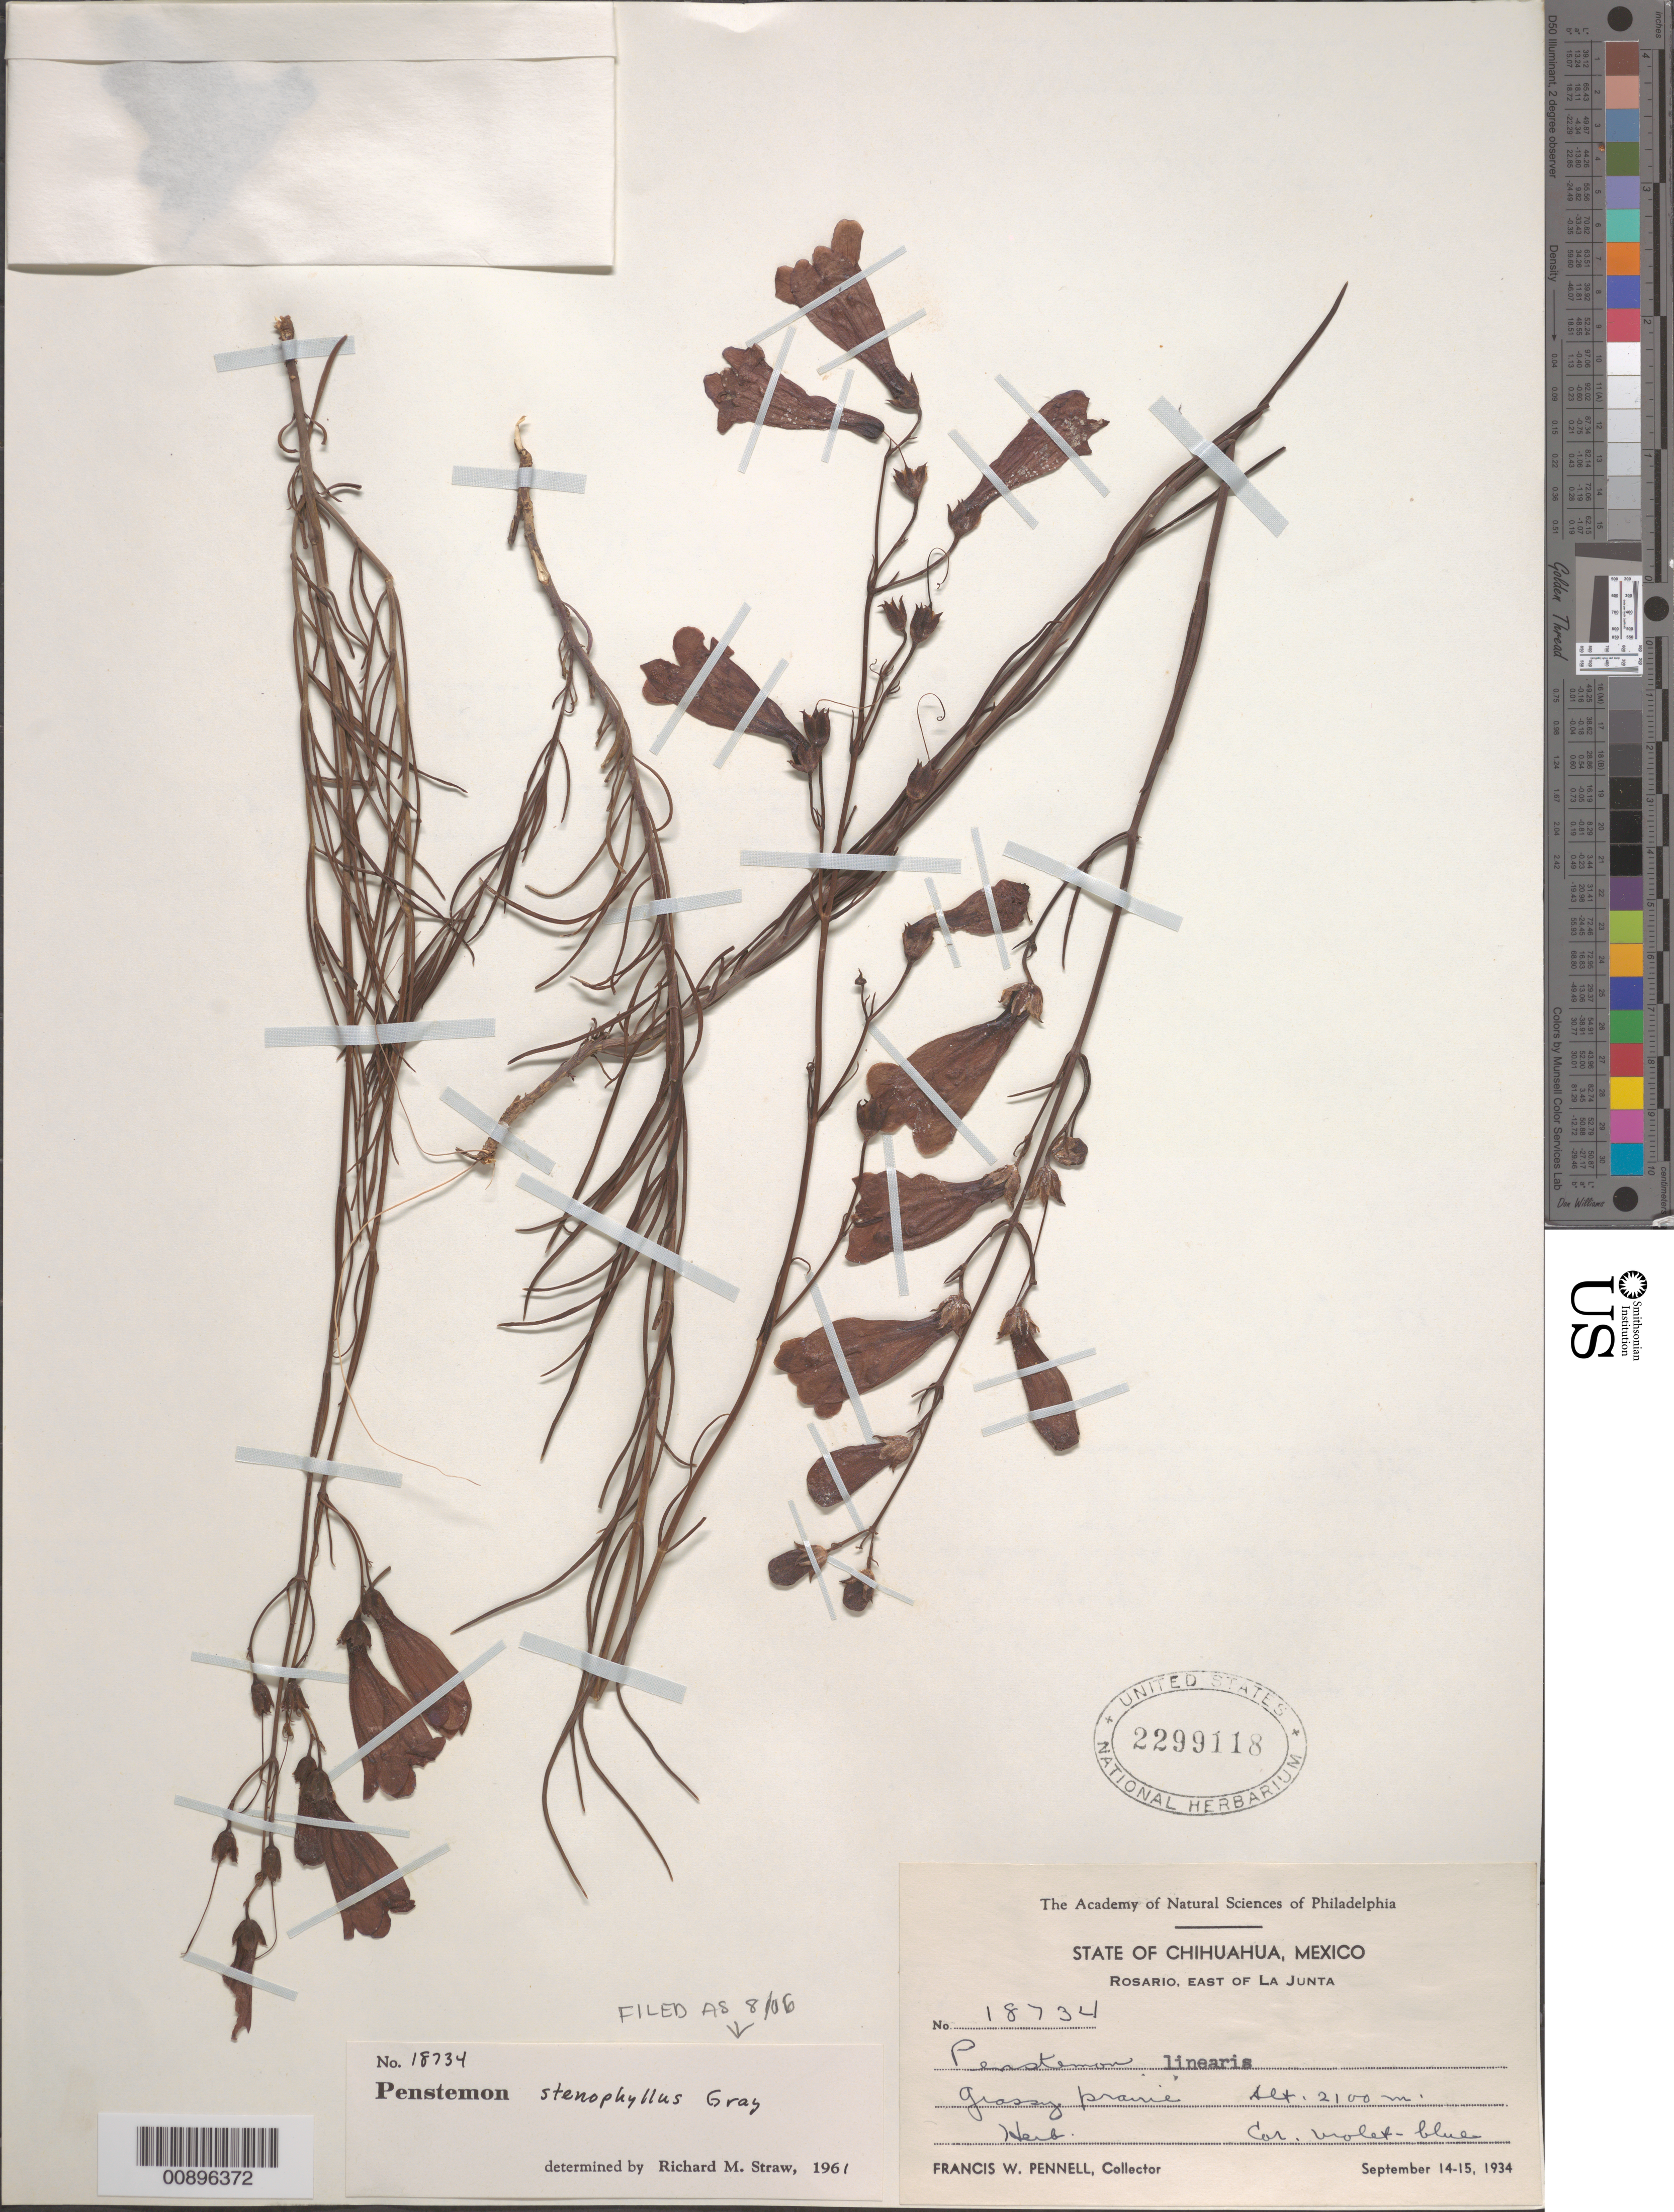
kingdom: Plantae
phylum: Tracheophyta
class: Magnoliopsida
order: Lamiales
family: Plantaginaceae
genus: Penstemon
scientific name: Penstemon stenophyllus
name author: A. Gray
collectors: F. W. Pennell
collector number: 18734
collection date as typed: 14 Sep 1934 to 15 Sep 1934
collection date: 1934-09-14/1934-09-15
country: Mexico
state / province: Chihuahua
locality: Rosario, east of La Junta, Chihuahua.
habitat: Grassy prairie.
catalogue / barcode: US 2299118